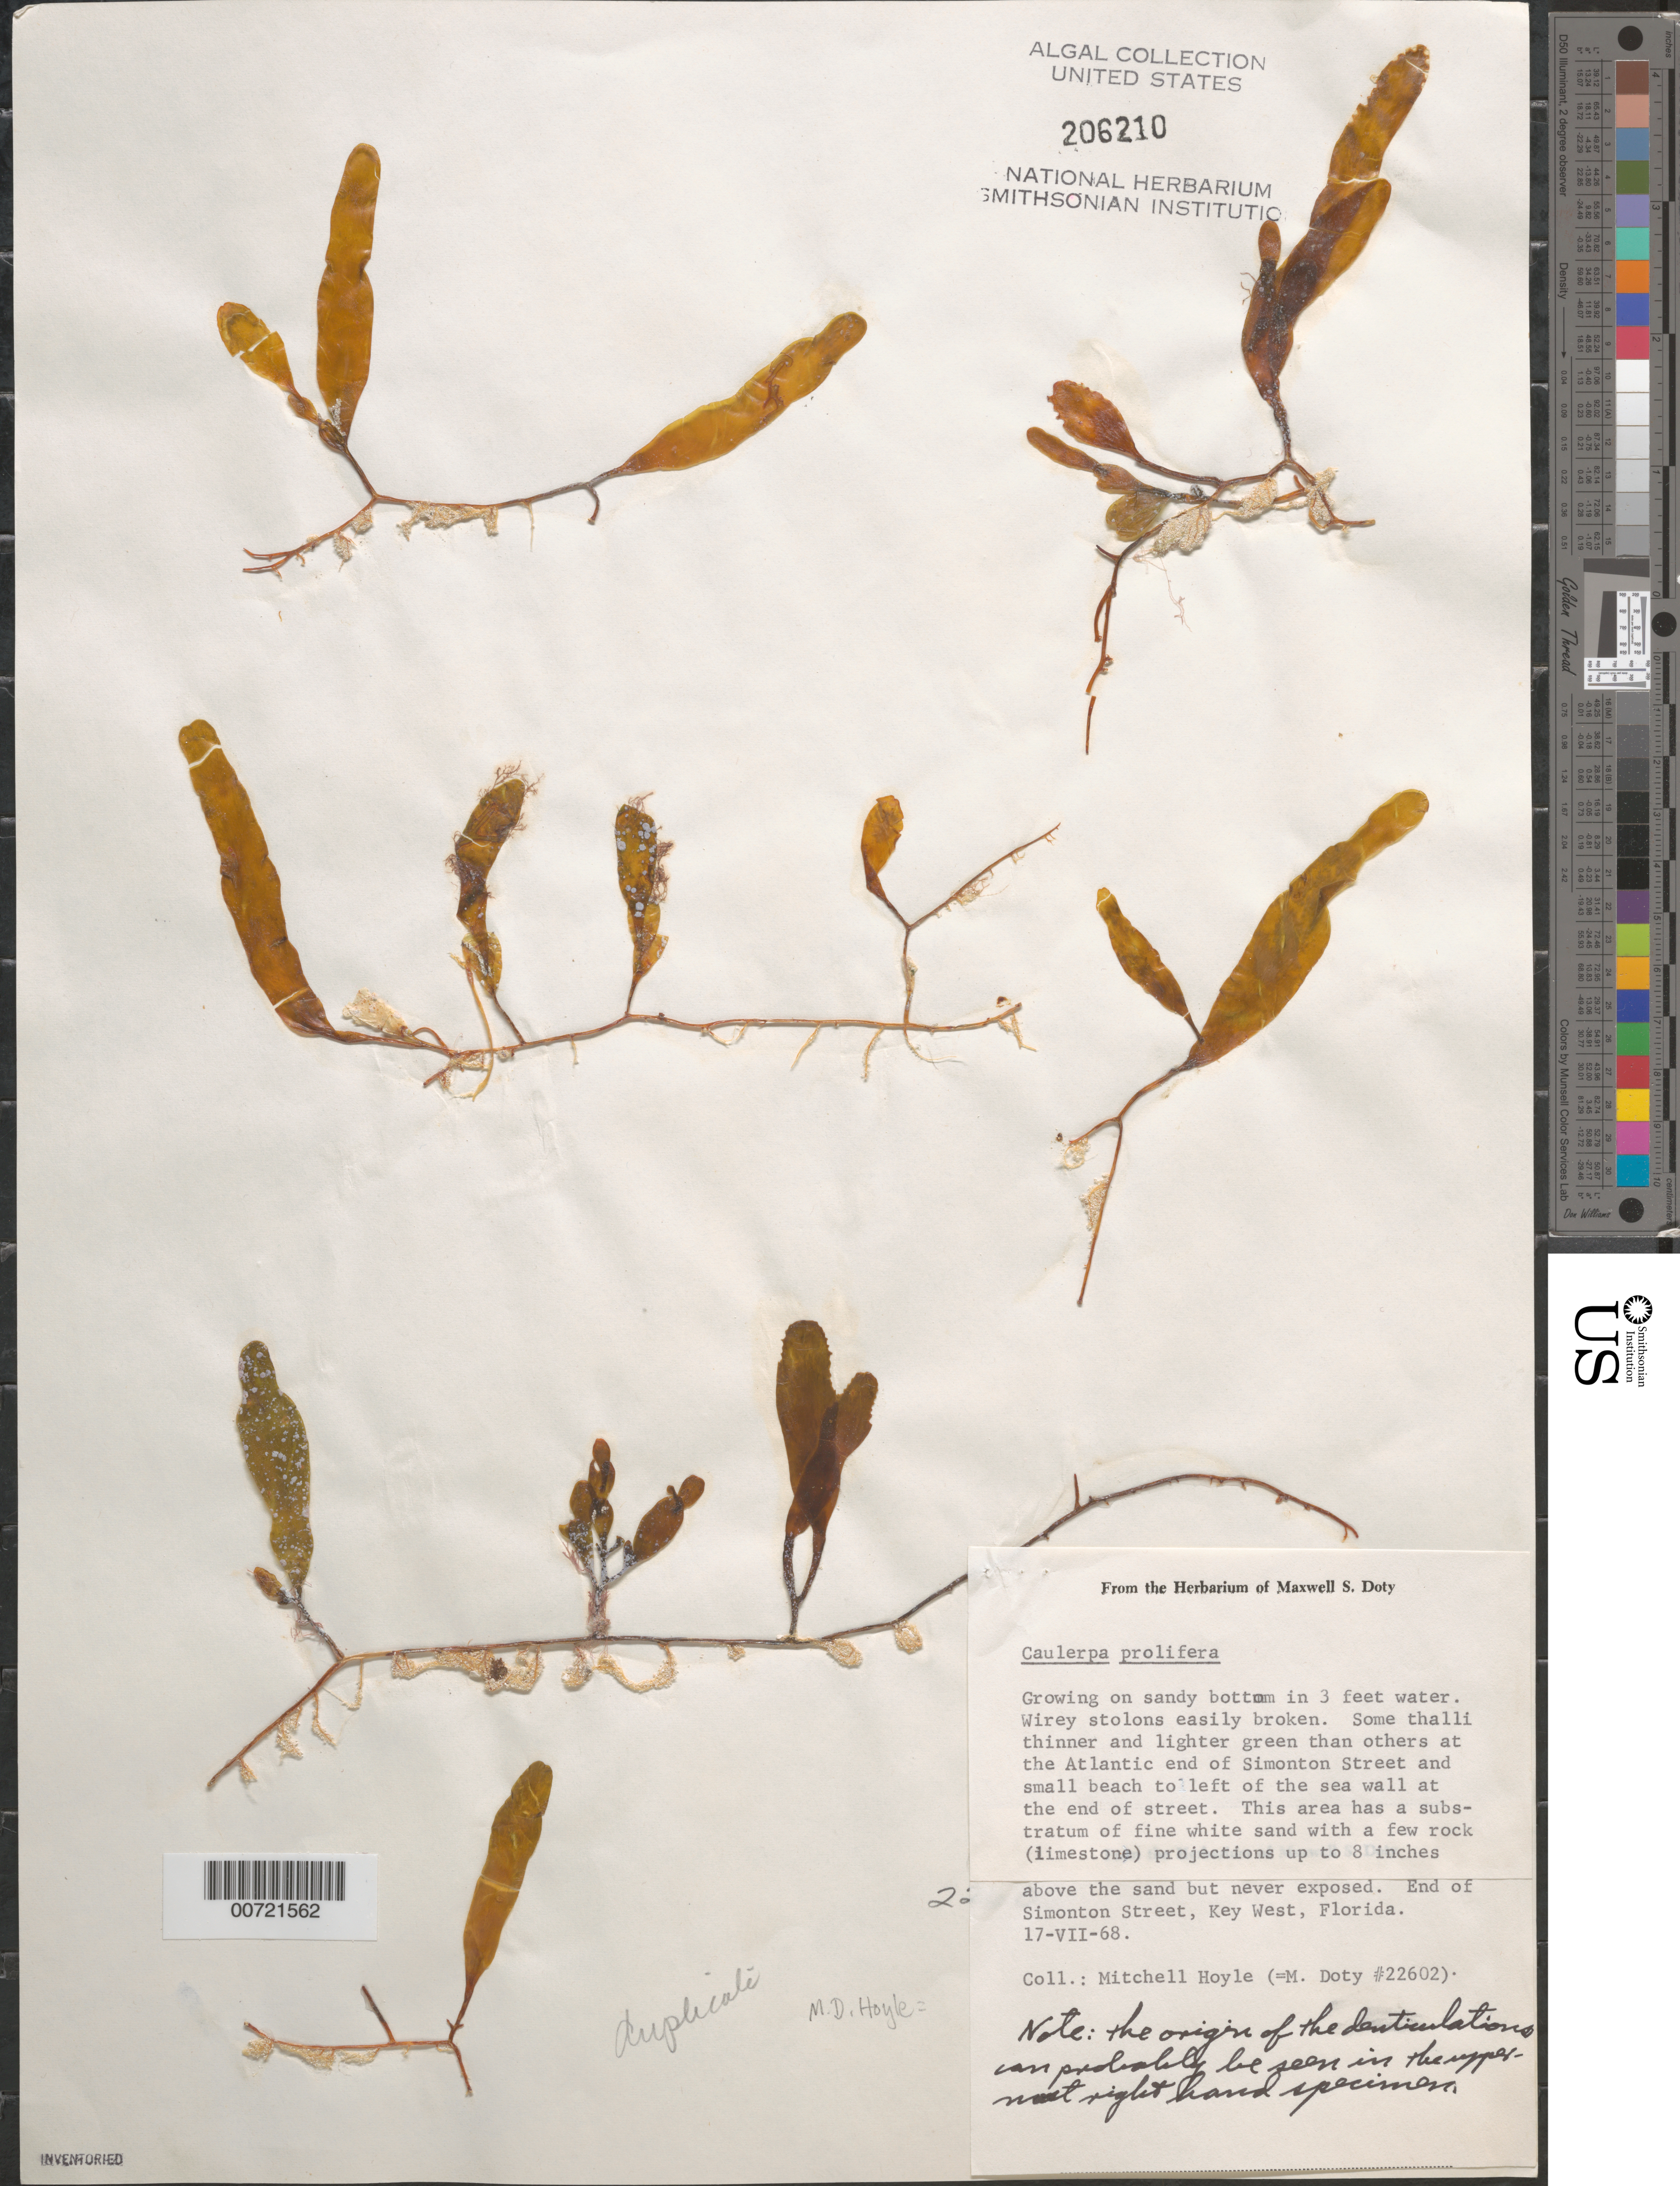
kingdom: Plantae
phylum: Chlorophyta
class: Ulvophyceae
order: Bryopsidales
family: Caulerpaceae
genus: Caulerpa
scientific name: Caulerpa prolifera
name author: (Forssk.) J.V.Lamouroux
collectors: M. Hoyle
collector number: MSD 22602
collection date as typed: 17 Jul 1968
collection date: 1968-07-17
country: United States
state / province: Florida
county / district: Monroe County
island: Key West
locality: End of Simonton Street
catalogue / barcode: US 206210